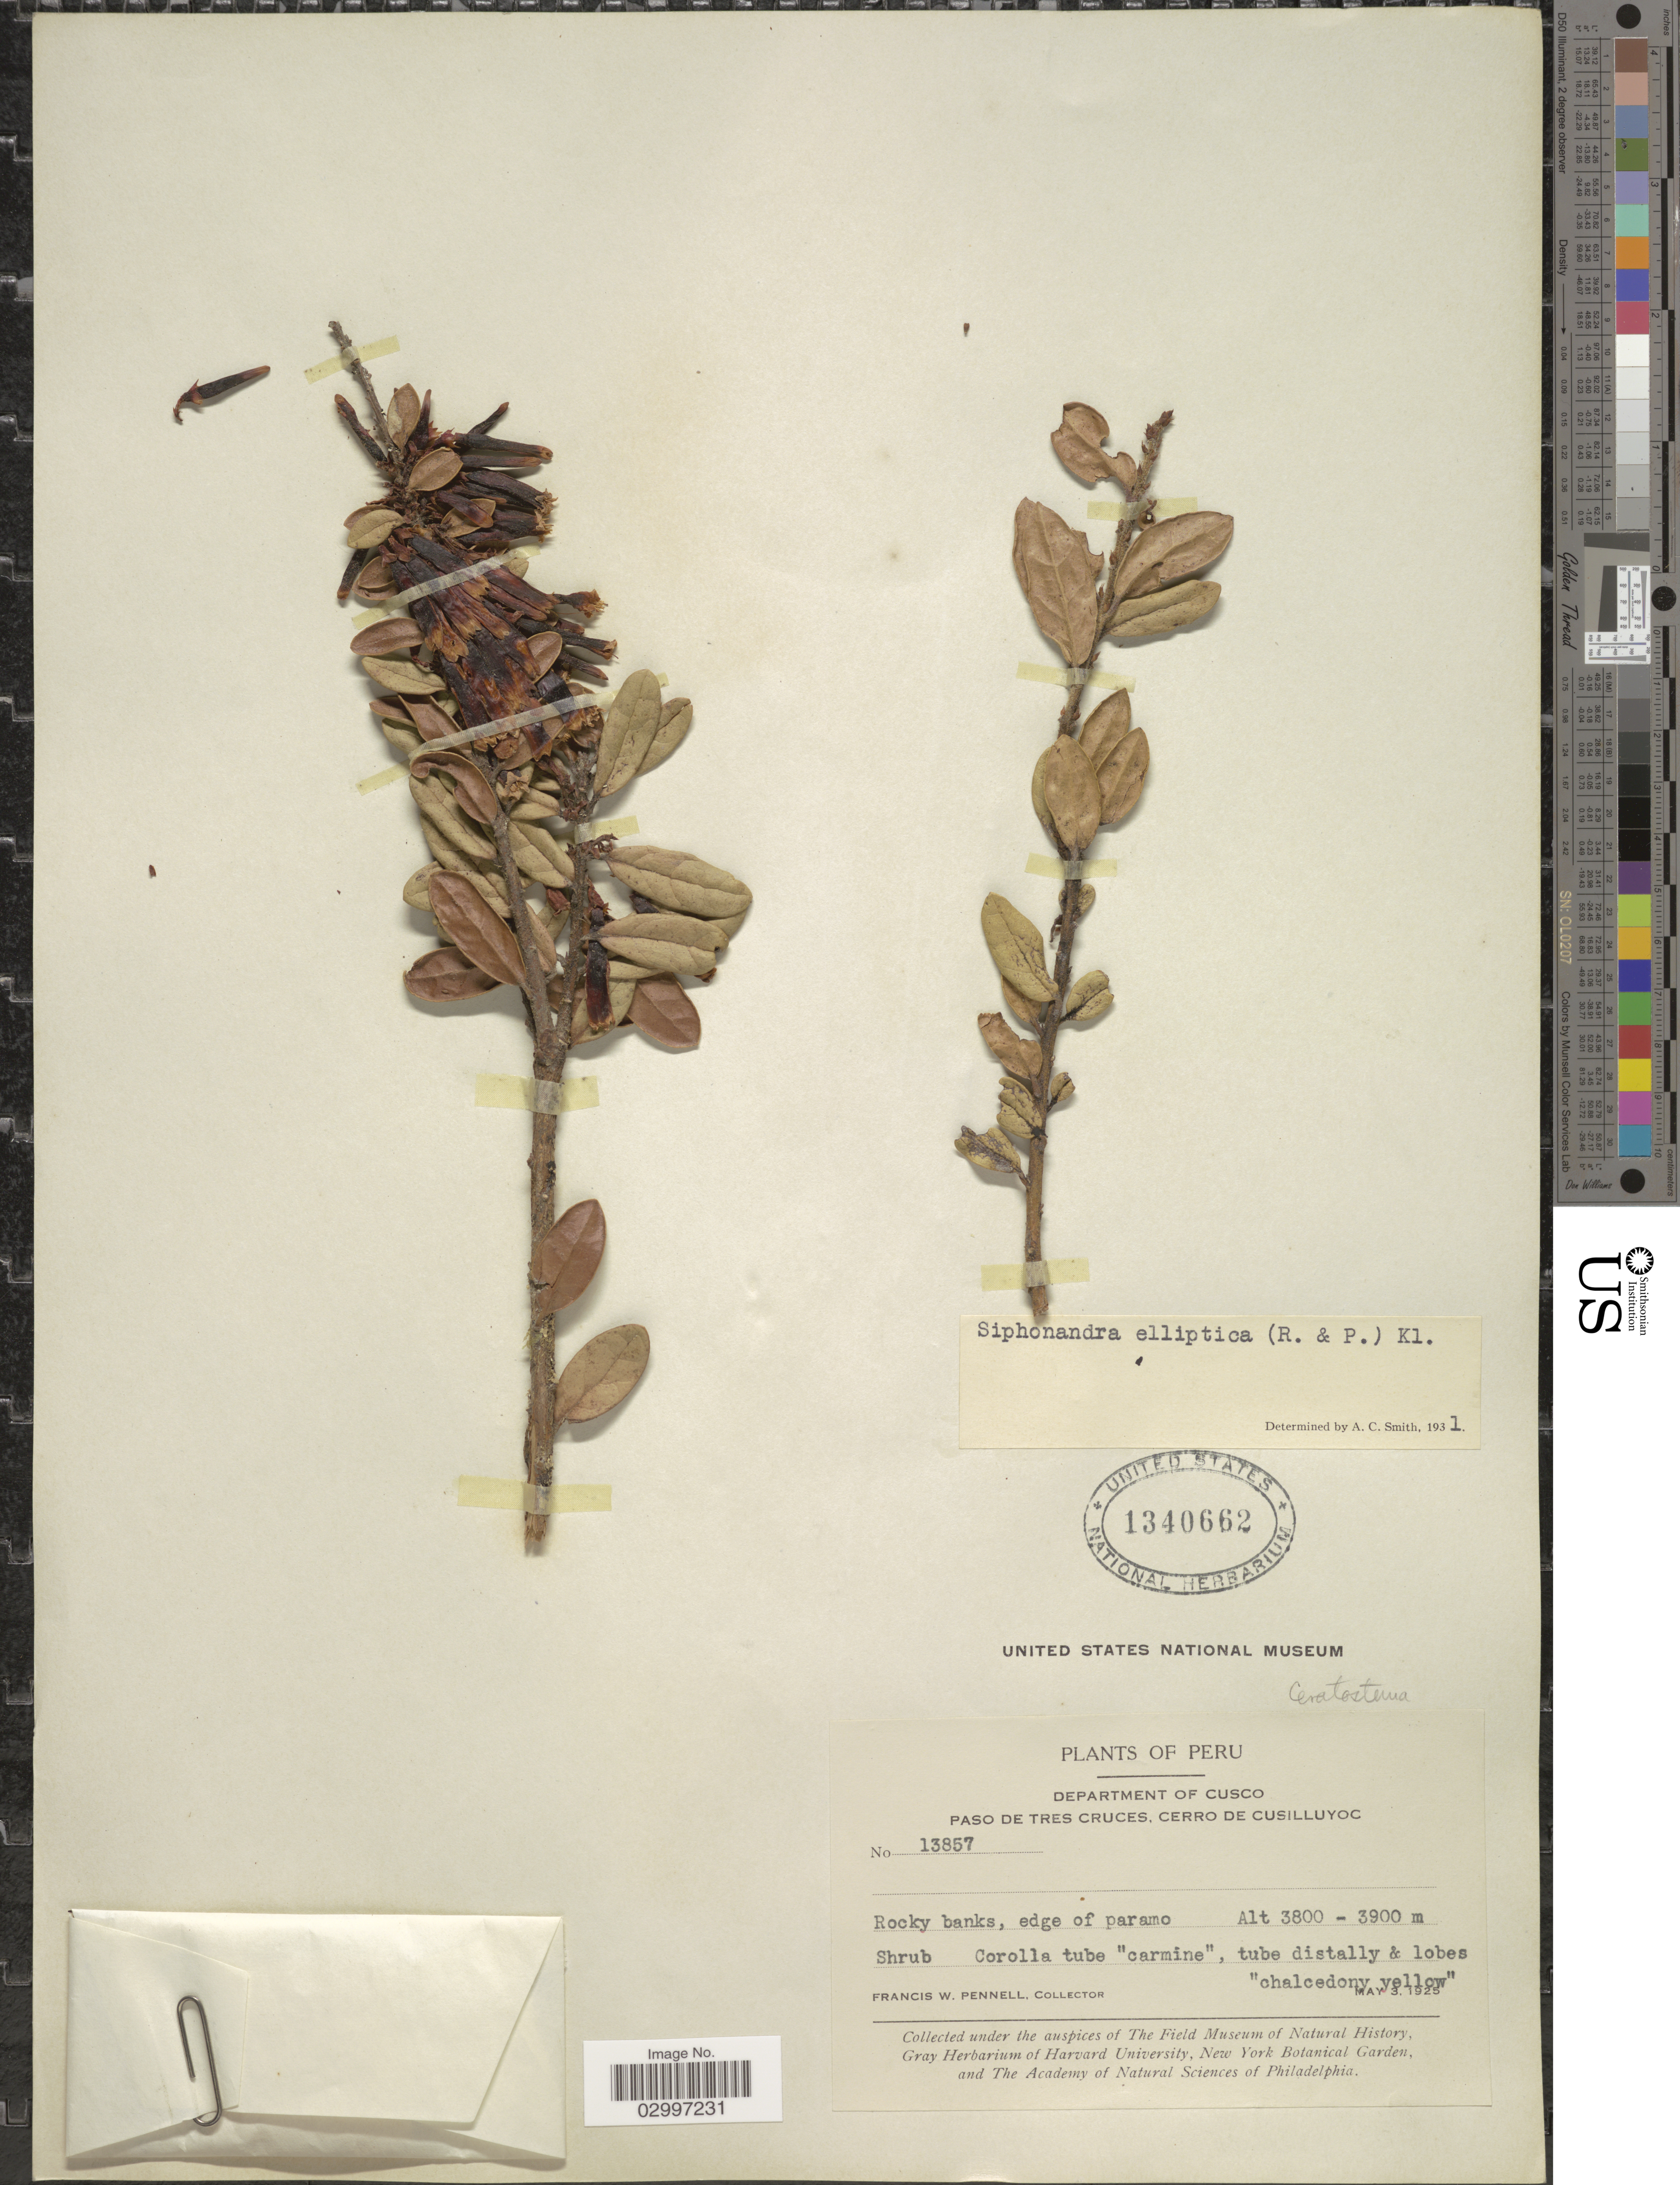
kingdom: Plantae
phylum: Tracheophyta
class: Magnoliopsida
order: Ericales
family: Ericaceae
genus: Siphonandra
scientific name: Siphonandra elliptica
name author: (Ruiz & Pav. ex D. Don) Klotzsch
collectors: F. W. Pennell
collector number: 13857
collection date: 1925-05-03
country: Peru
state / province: Cusco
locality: Department of Cusco, Paso de Tres Cruces, Cerro de Cusilluyoc.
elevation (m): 3800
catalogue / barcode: US 1340662